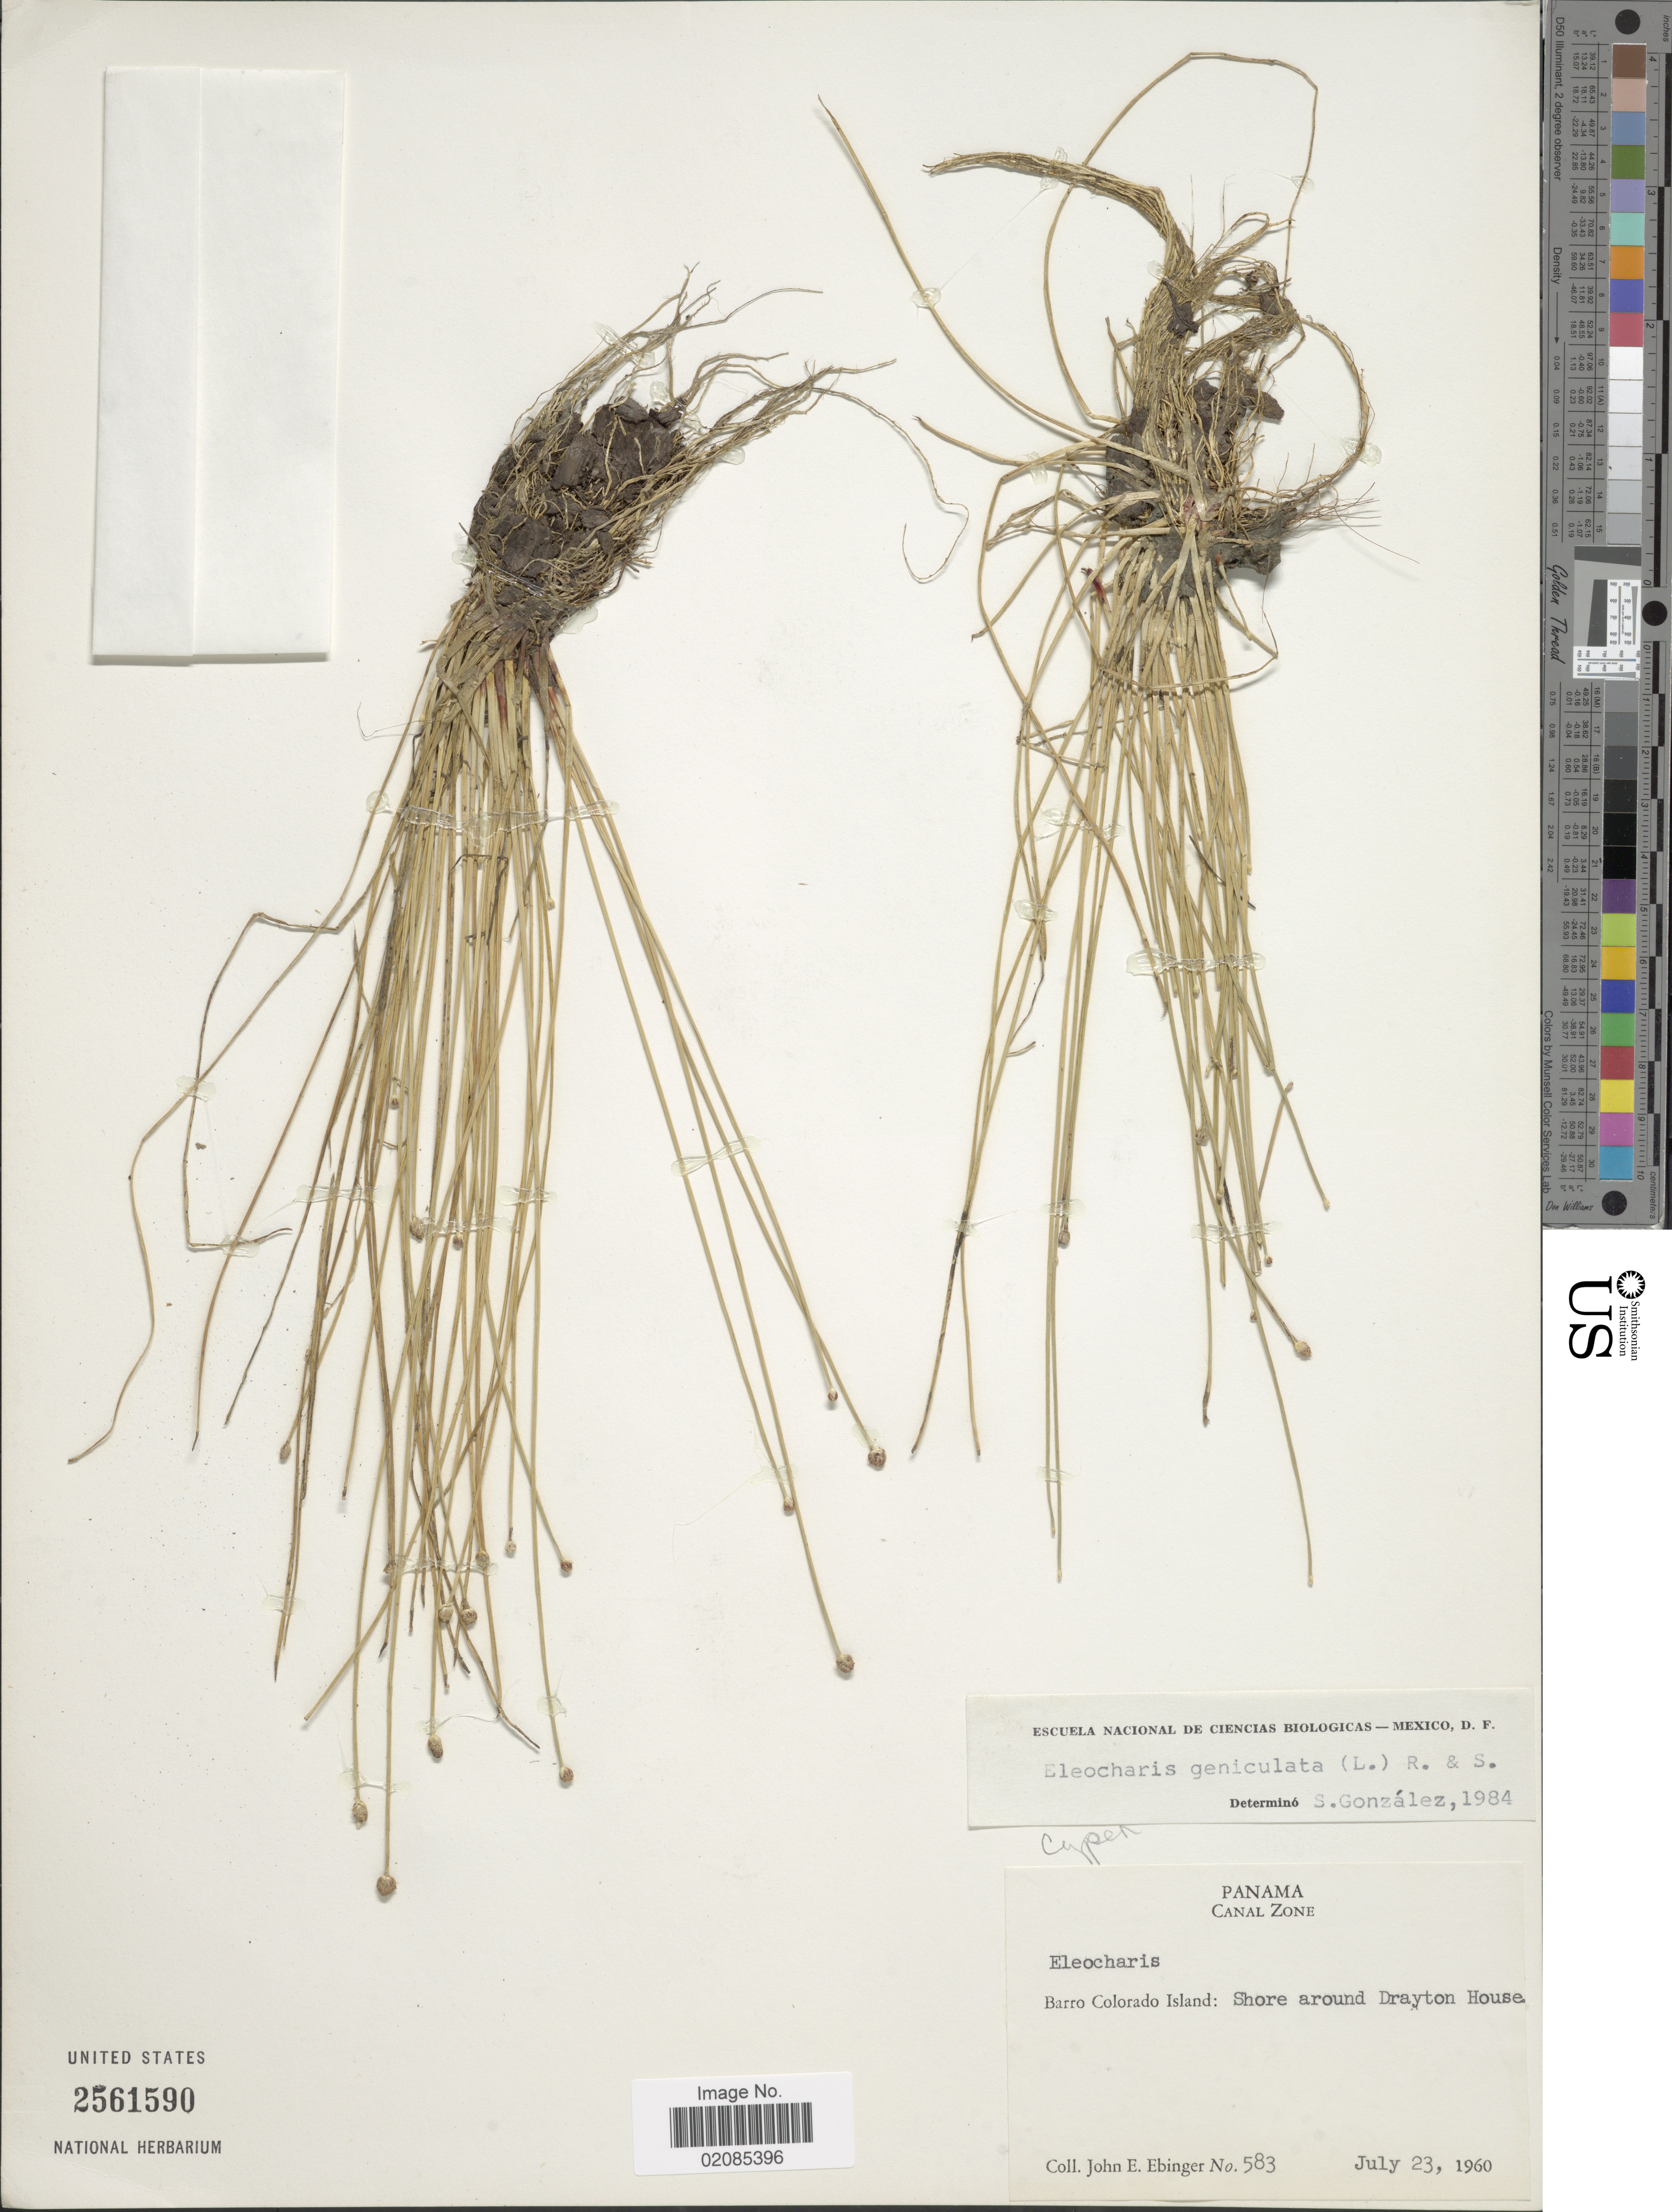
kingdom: Plantae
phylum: Tracheophyta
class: Liliopsida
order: Poales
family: Cyperaceae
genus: Eleocharis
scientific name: Eleocharis geniculata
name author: (L.) Roem. & Schult.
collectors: J. Ebinger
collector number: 583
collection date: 1960-07-23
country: Panama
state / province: Panamá Oeste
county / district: Canal Zone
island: Barro Colorado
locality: Canal Zone, Barro Colorado Island: Shore around Drayton House.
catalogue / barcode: US 2561590